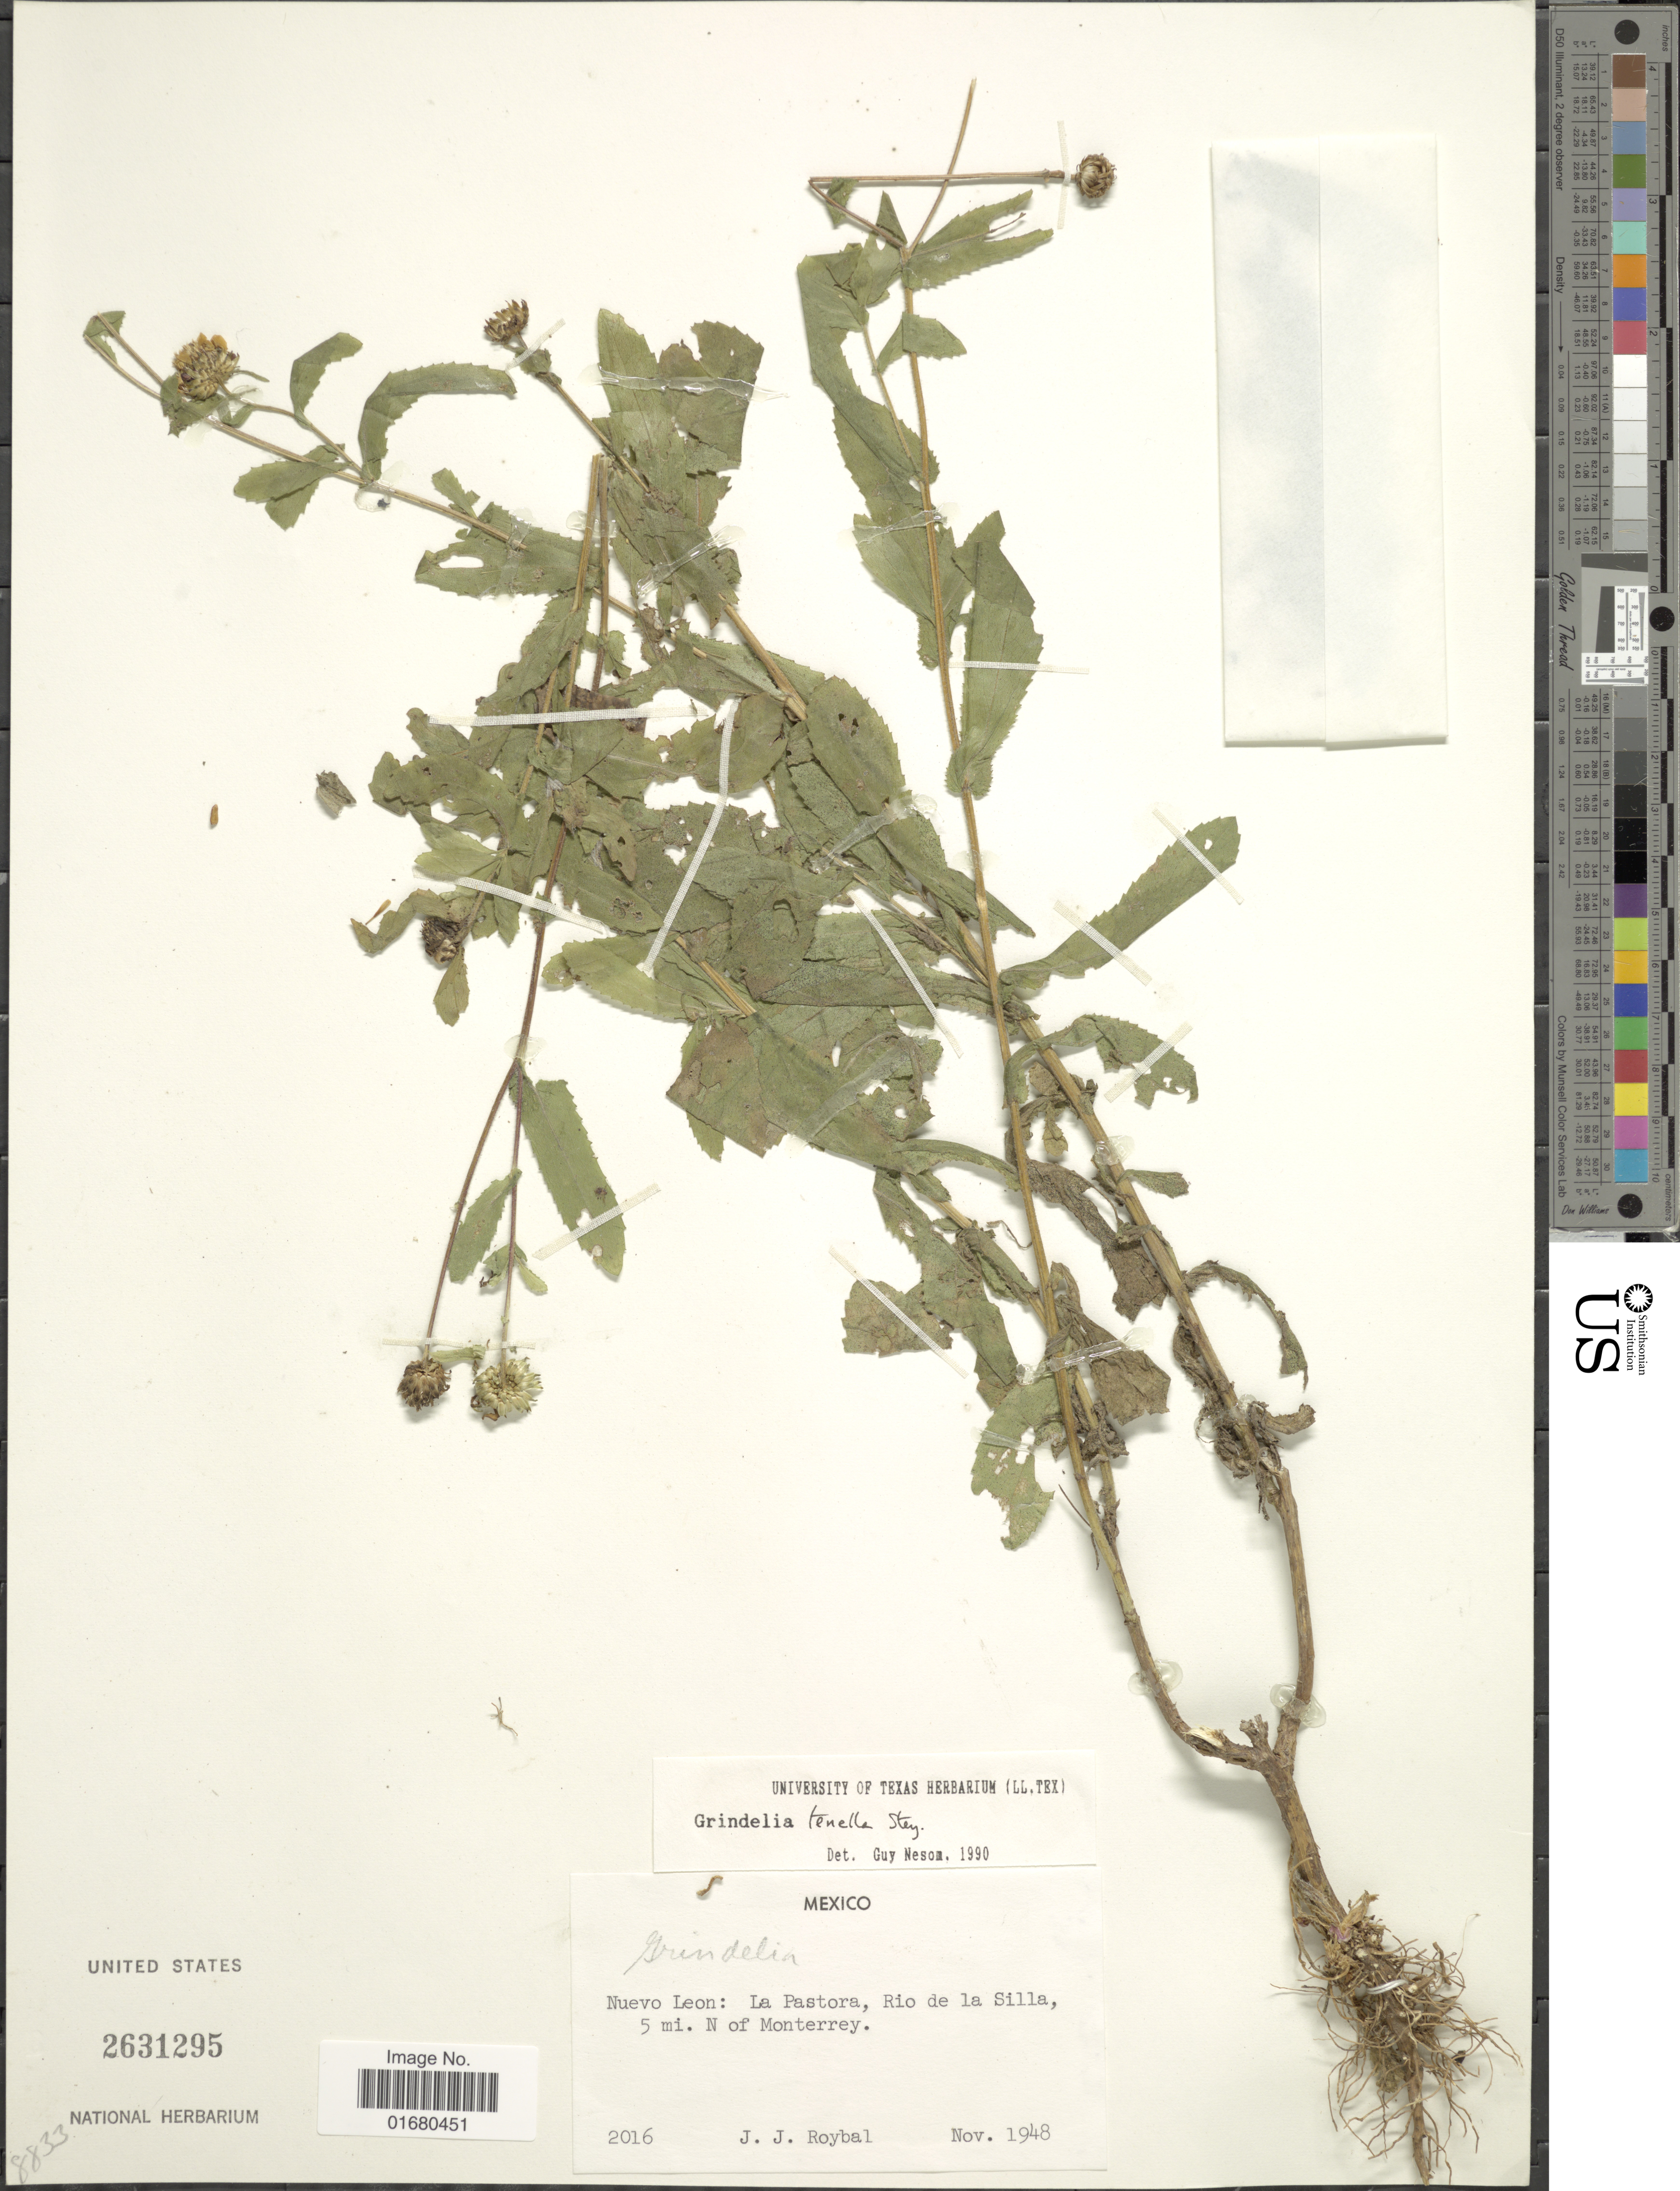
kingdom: Plantae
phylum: Tracheophyta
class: Magnoliopsida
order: Asterales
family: Asteraceae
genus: Grindelia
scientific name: Grindelia tenella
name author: Steyerm.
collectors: J. J. Roybal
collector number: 2016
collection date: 1948-11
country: Mexico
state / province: Nuevo León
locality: La Pastora, Rio de la Silla, 5 mi. N of Monterrey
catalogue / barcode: US 2631295